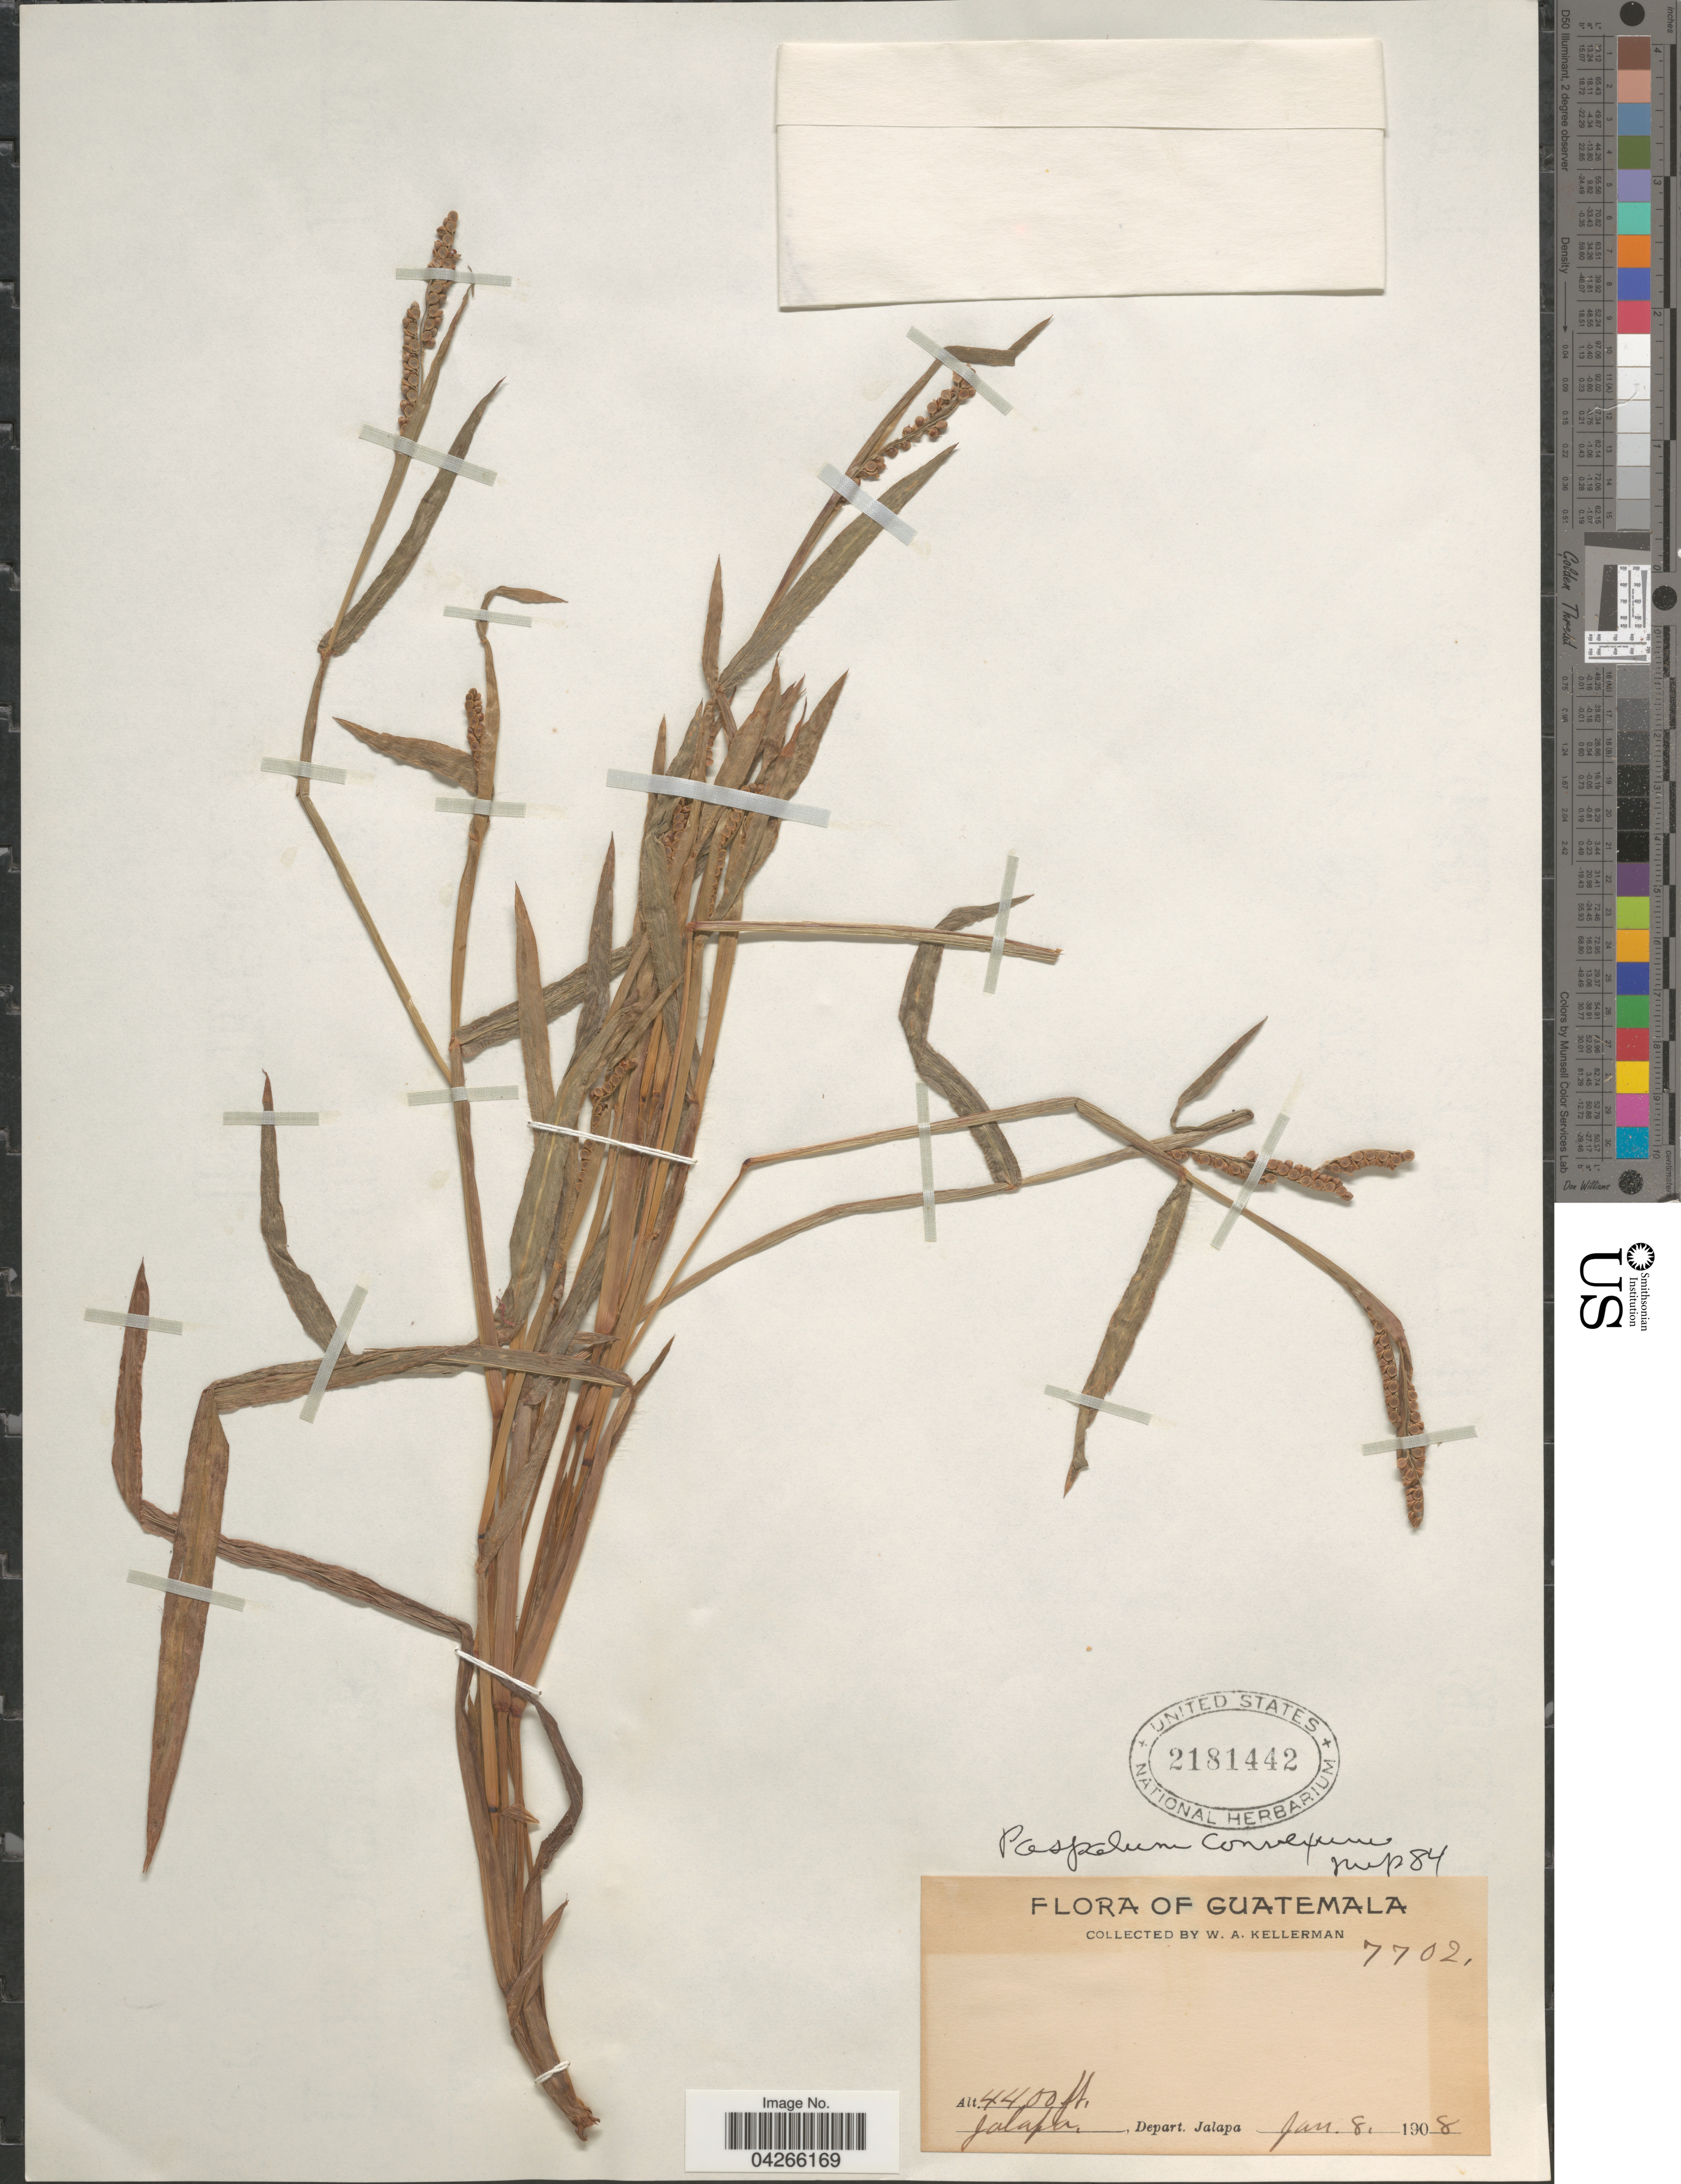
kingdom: Plantae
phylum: Tracheophyta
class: Liliopsida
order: Poales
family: Poaceae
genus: Paspalum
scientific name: Paspalum convexum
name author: Humb. & Bonpl. ex Flüggé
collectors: W. Kellerman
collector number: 7702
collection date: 1908-01-08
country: Guatemala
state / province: Jalapa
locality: Jalapa, Depart. Jalapa.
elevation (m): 1341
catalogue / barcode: US 2181442